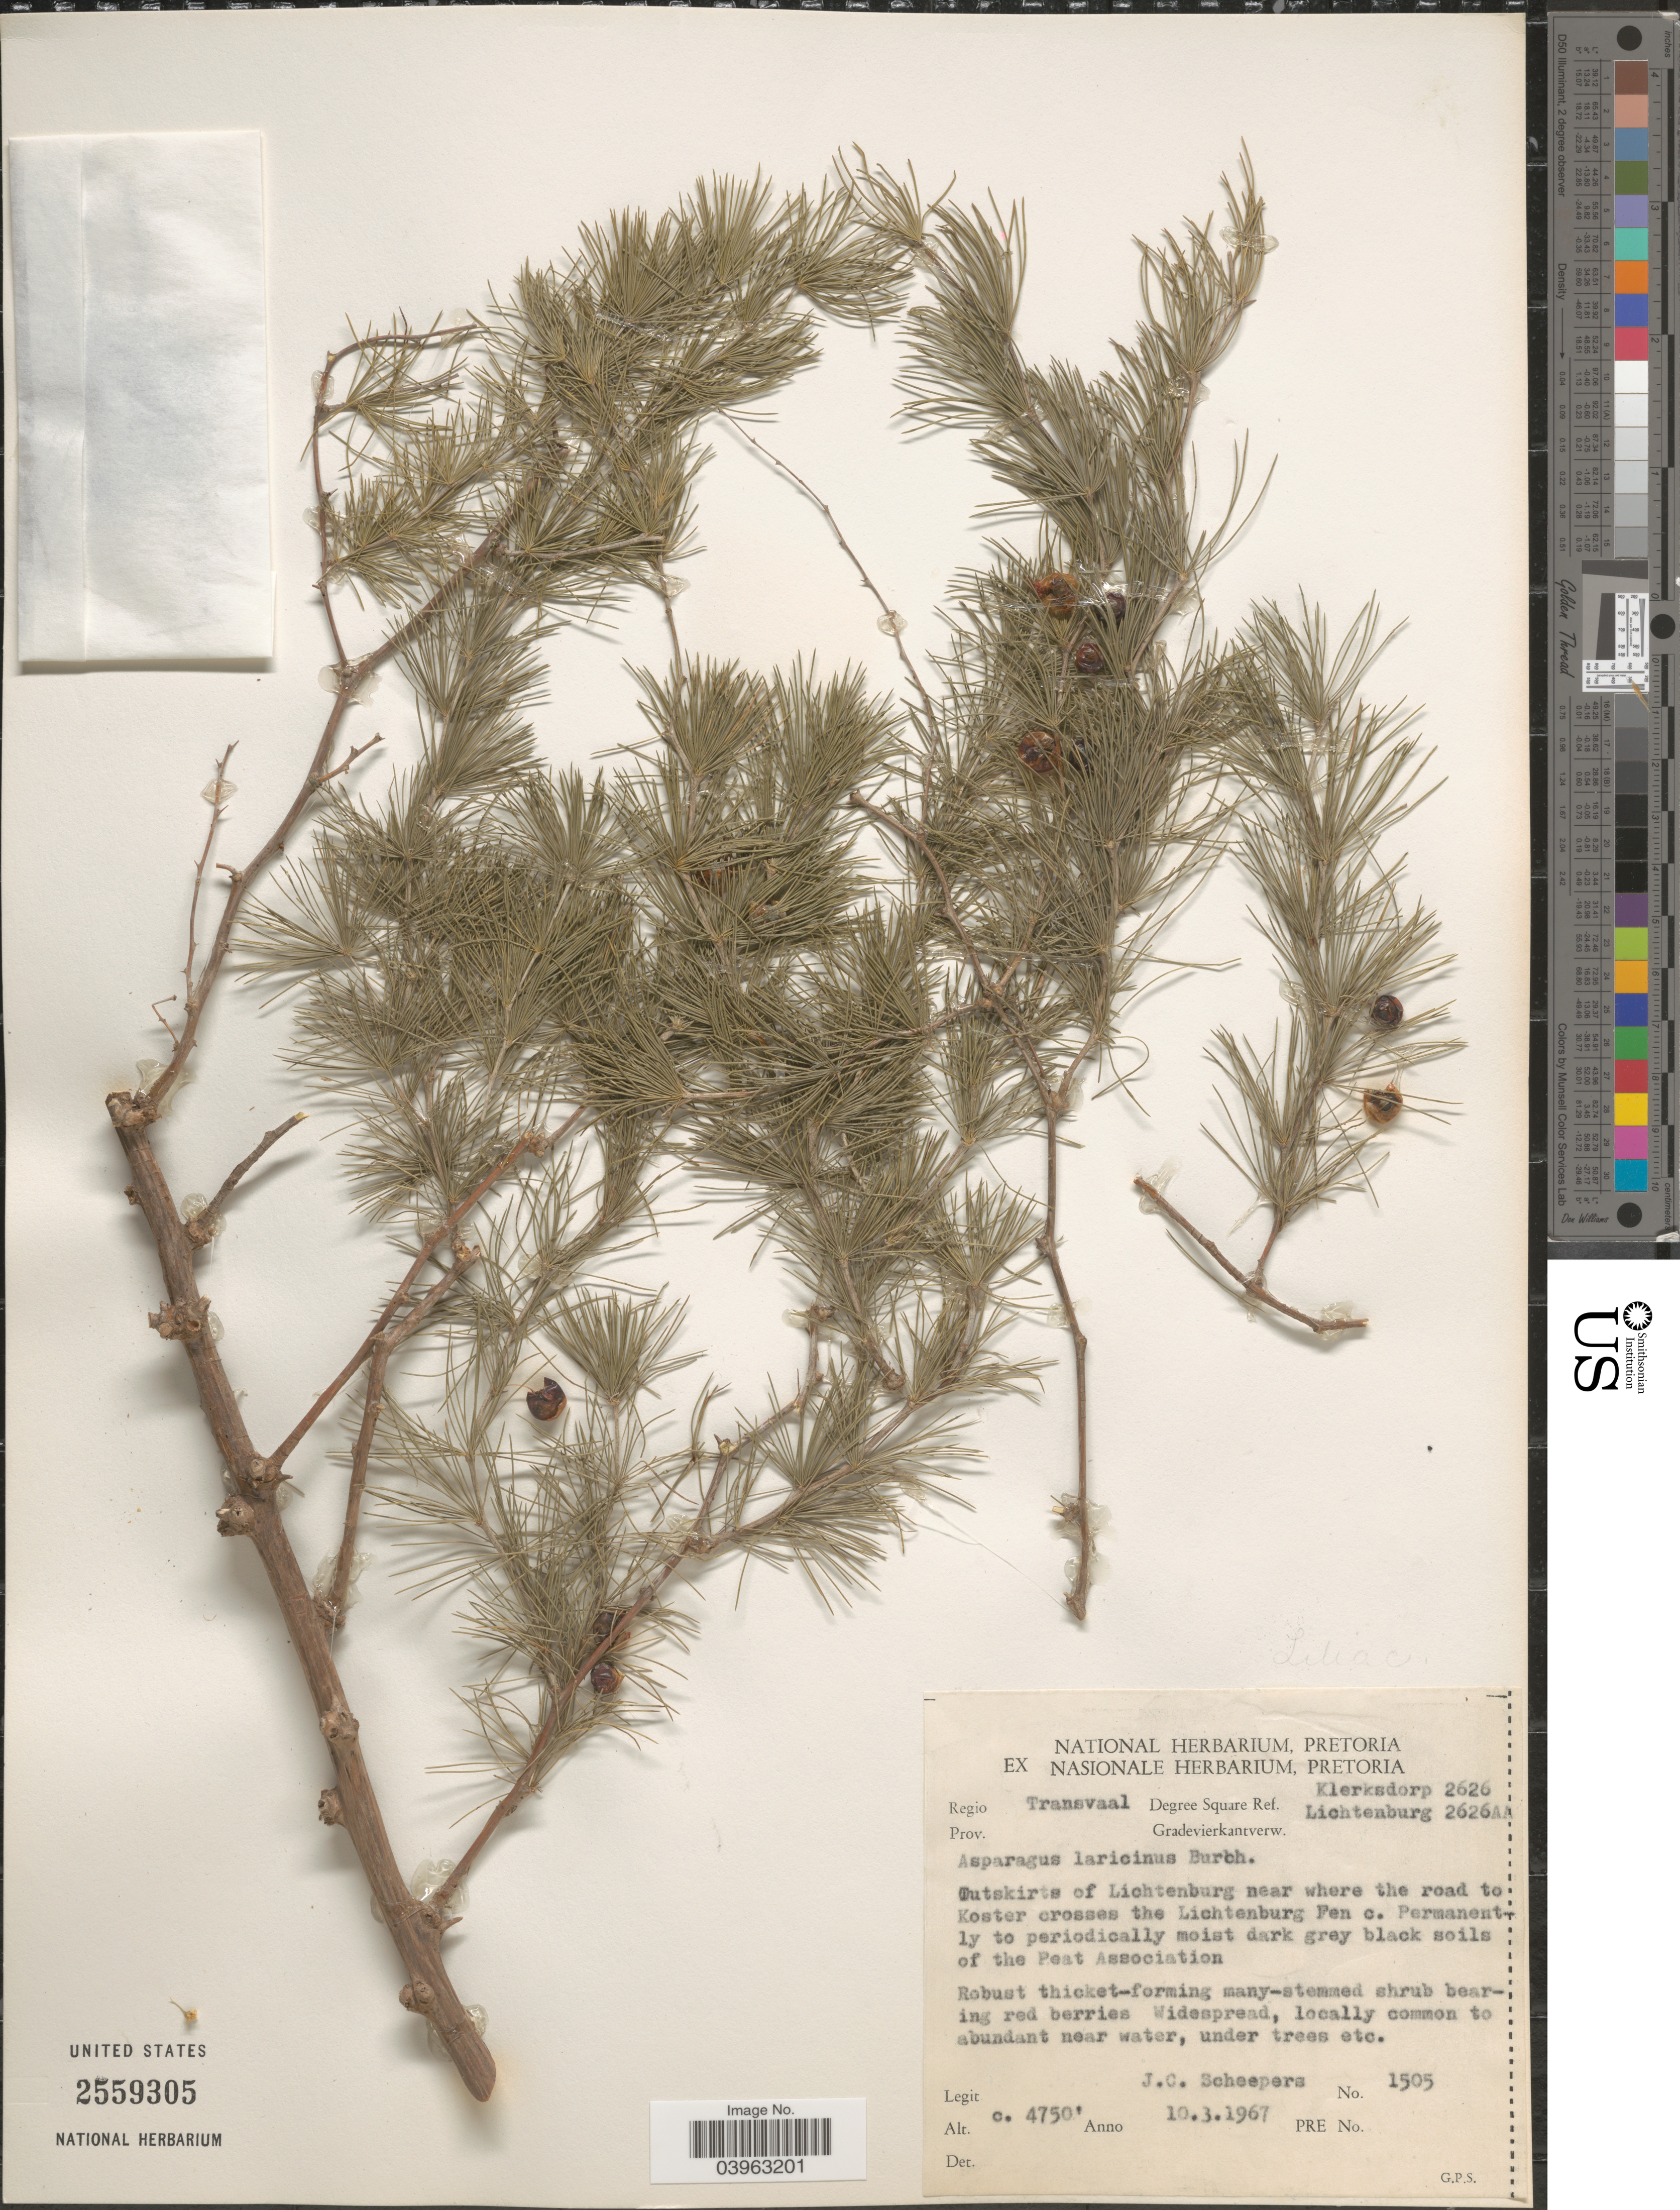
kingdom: Plantae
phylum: Tracheophyta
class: Liliopsida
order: Asparagales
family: Asparagaceae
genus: Asparagus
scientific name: Asparagus laricinus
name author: Burch.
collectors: J. Scheepers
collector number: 1505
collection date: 1967-03-10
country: South Africa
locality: Regio Transvaal. Degree Square Ref. Klerksdorp 2626. Gradevierkantverw. Lichtenburg 2626AA. Outskirts of Lichtenburg near where the road to Koster crosses the Lichtenburg Fen c. Permanently to periodically moist dark grey black soils of the Peat Association.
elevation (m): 1448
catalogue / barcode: US 2559305